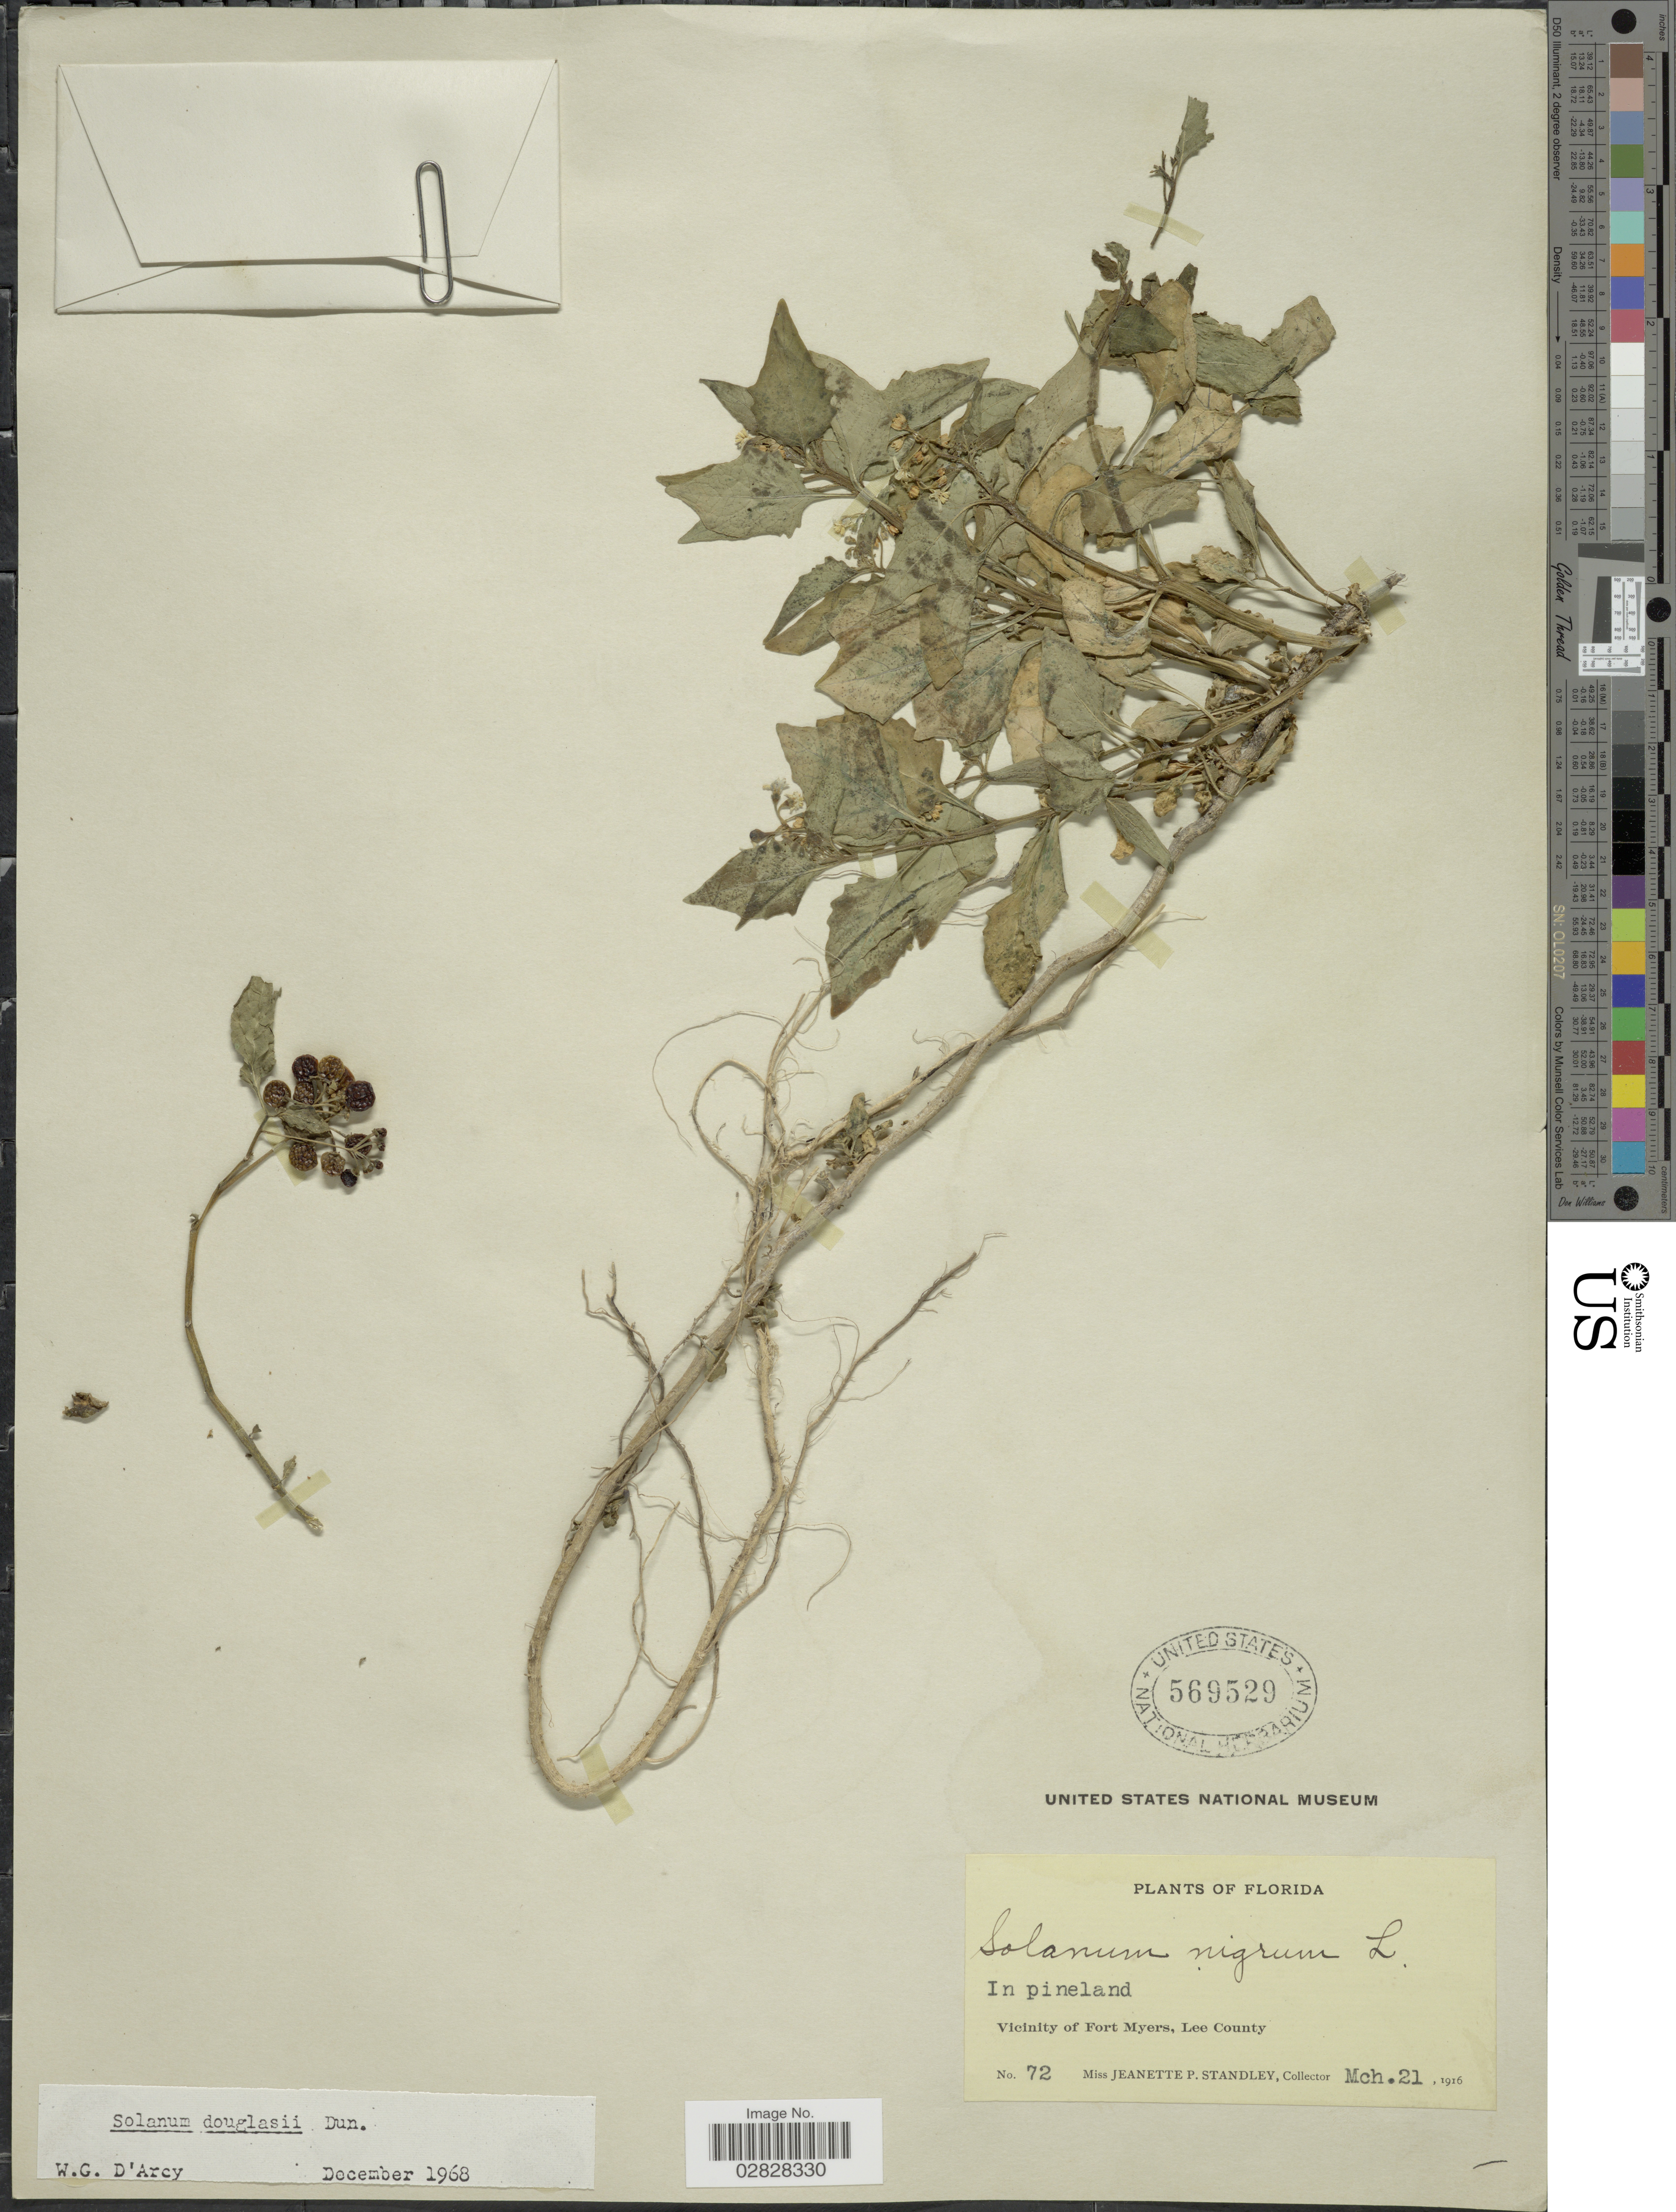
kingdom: Plantae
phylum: Tracheophyta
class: Magnoliopsida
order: Solanales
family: Solanaceae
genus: Solanum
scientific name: Solanum douglasii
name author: Dunal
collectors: J. P. Standley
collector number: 72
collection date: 1916-03-21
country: United States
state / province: Florida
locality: In pineland. Vicinity of Fort Myers, Lee County.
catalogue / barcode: US 569529